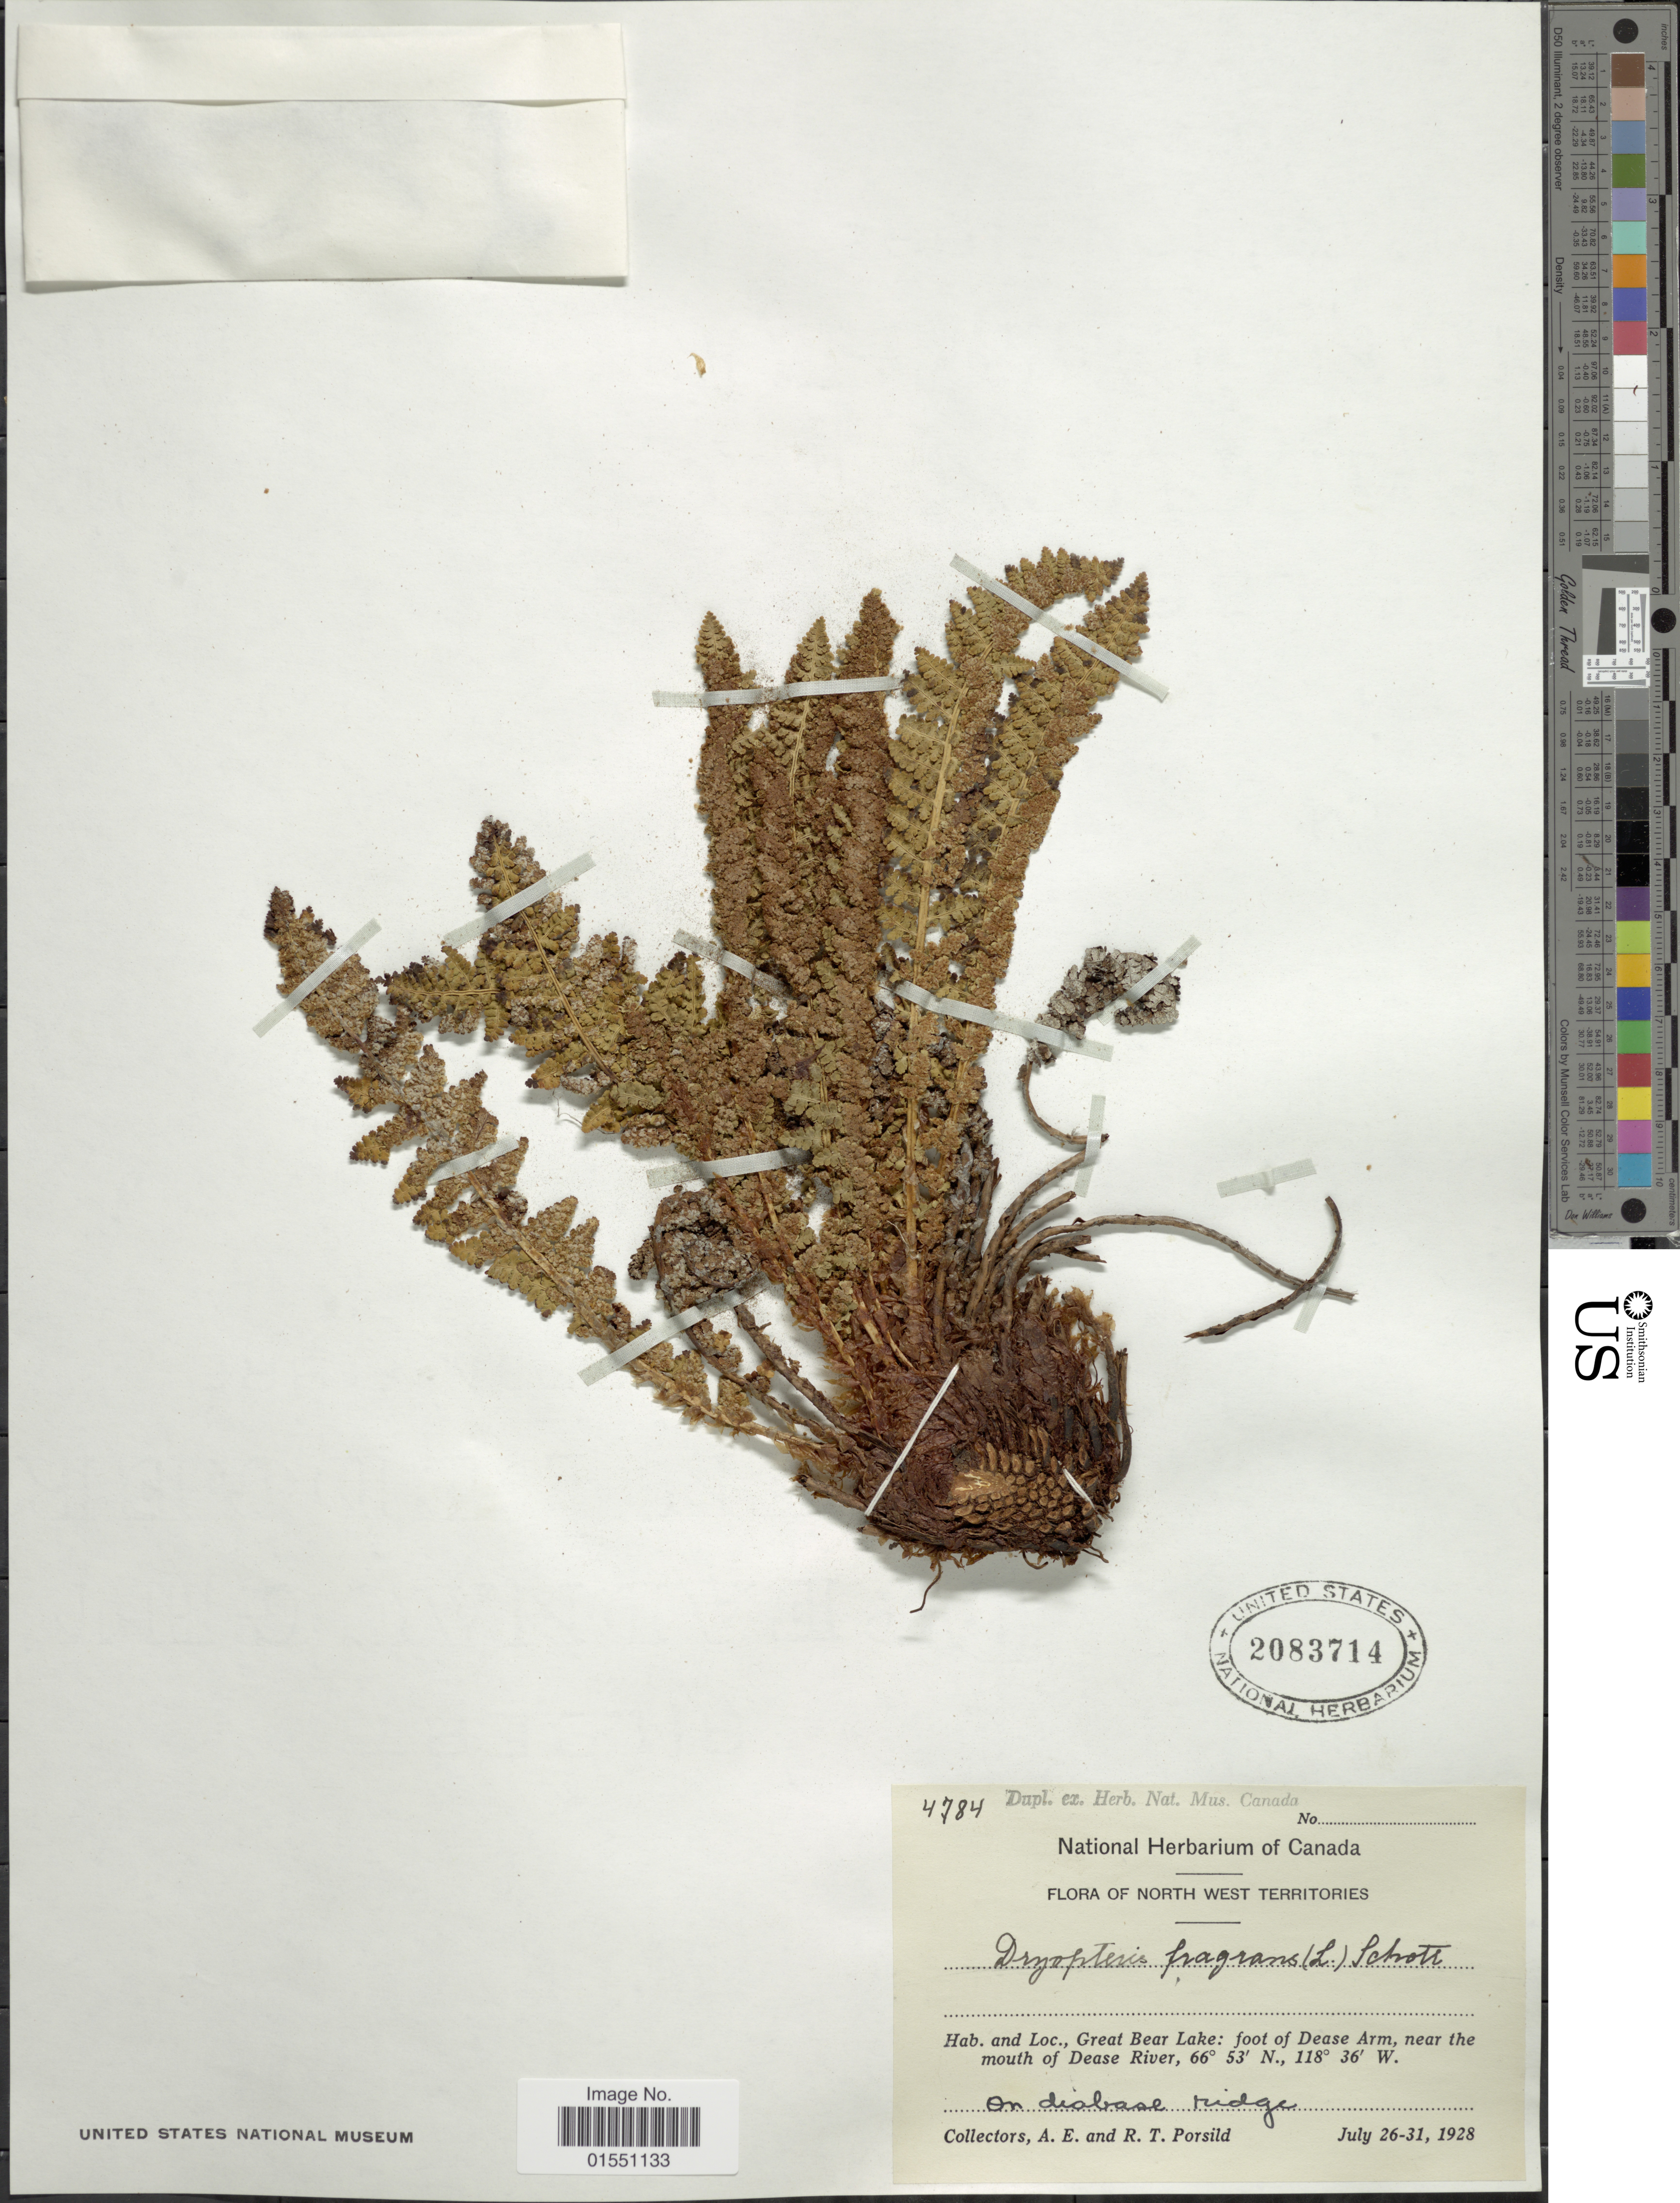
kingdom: Plantae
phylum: Tracheophyta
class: Polypodiopsida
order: Polypodiales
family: Dryopteridaceae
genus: Dryopteris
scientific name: Dryopteris fragrans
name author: (L.) Schott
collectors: A. E. Porsild & R. T. Porsild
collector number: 4784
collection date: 1928-07-26/1928-07-31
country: Canada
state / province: Northwest Territories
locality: Great Bear Lake: foot of Dease Arm, near the mouth of Dease River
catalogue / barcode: US 2083714